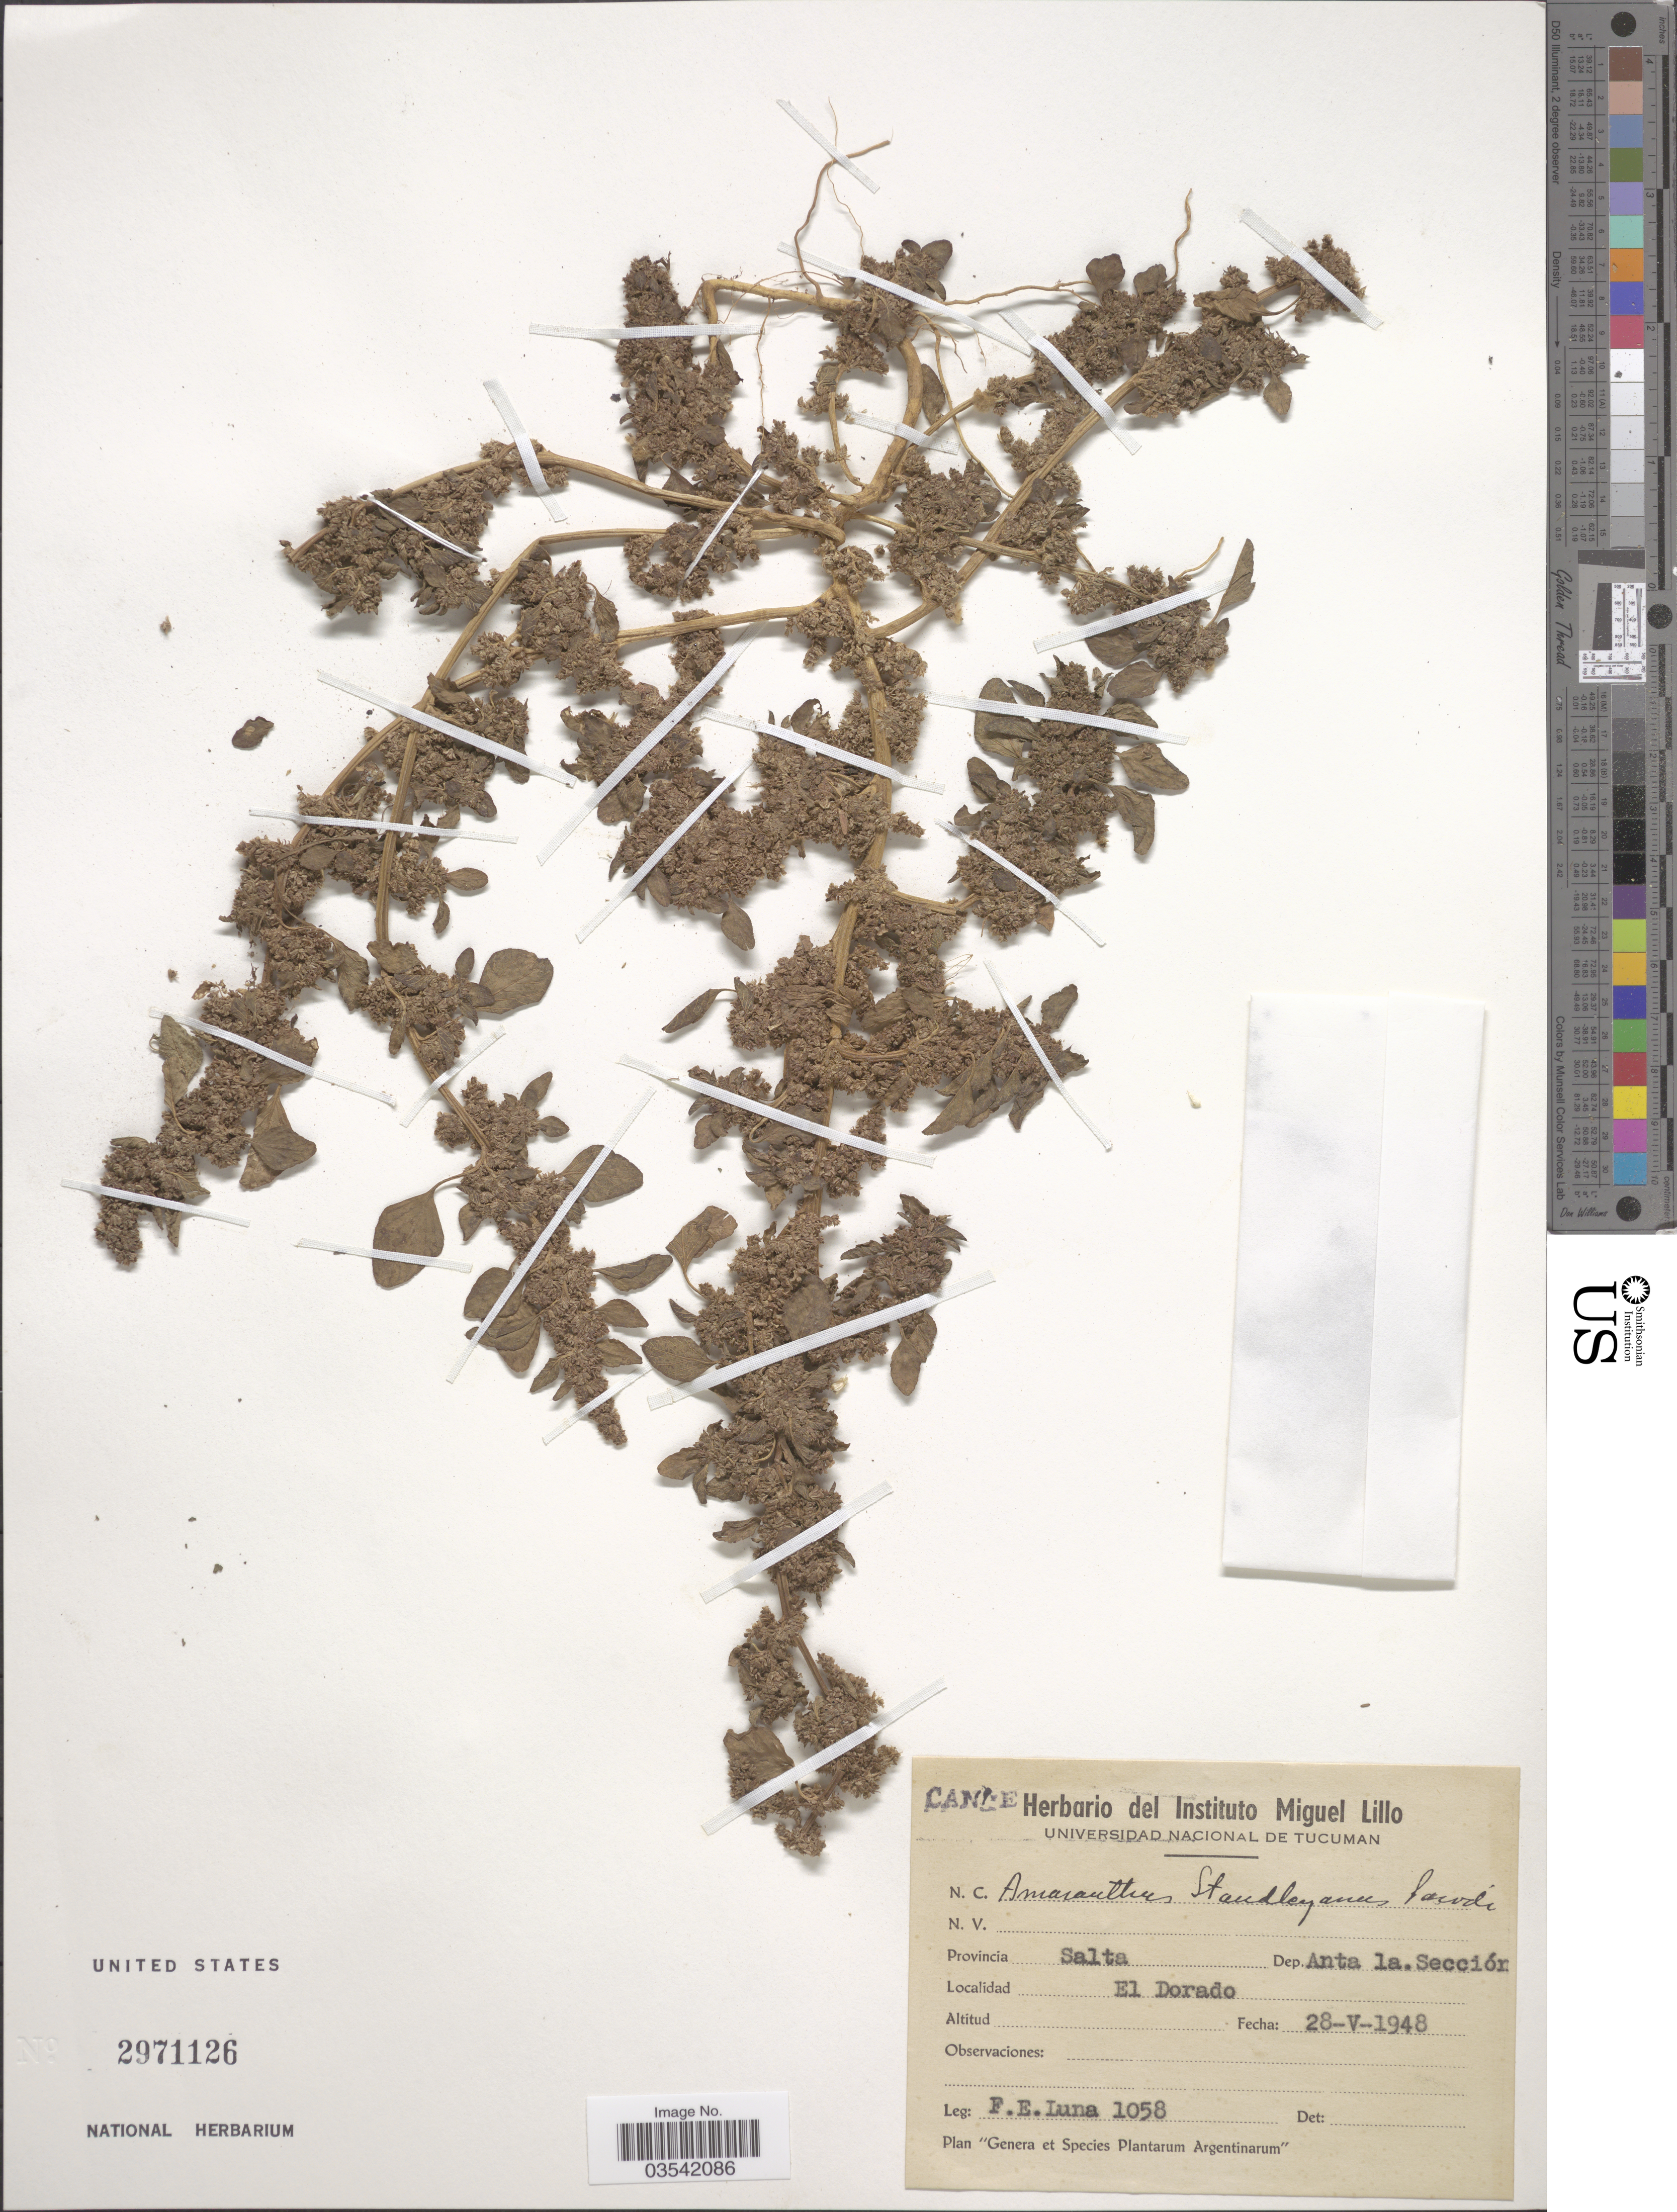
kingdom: Plantae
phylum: Tracheophyta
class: Magnoliopsida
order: Caryophyllales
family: Amaranthaceae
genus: Amaranthus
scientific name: Amaranthus standleyanus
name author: Parodi ex Covas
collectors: F. E. Luna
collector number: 1058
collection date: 1948-05-28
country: Argentina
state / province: Salta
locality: Dep. Anta la. Sección. El Dorado.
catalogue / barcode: US 2971126